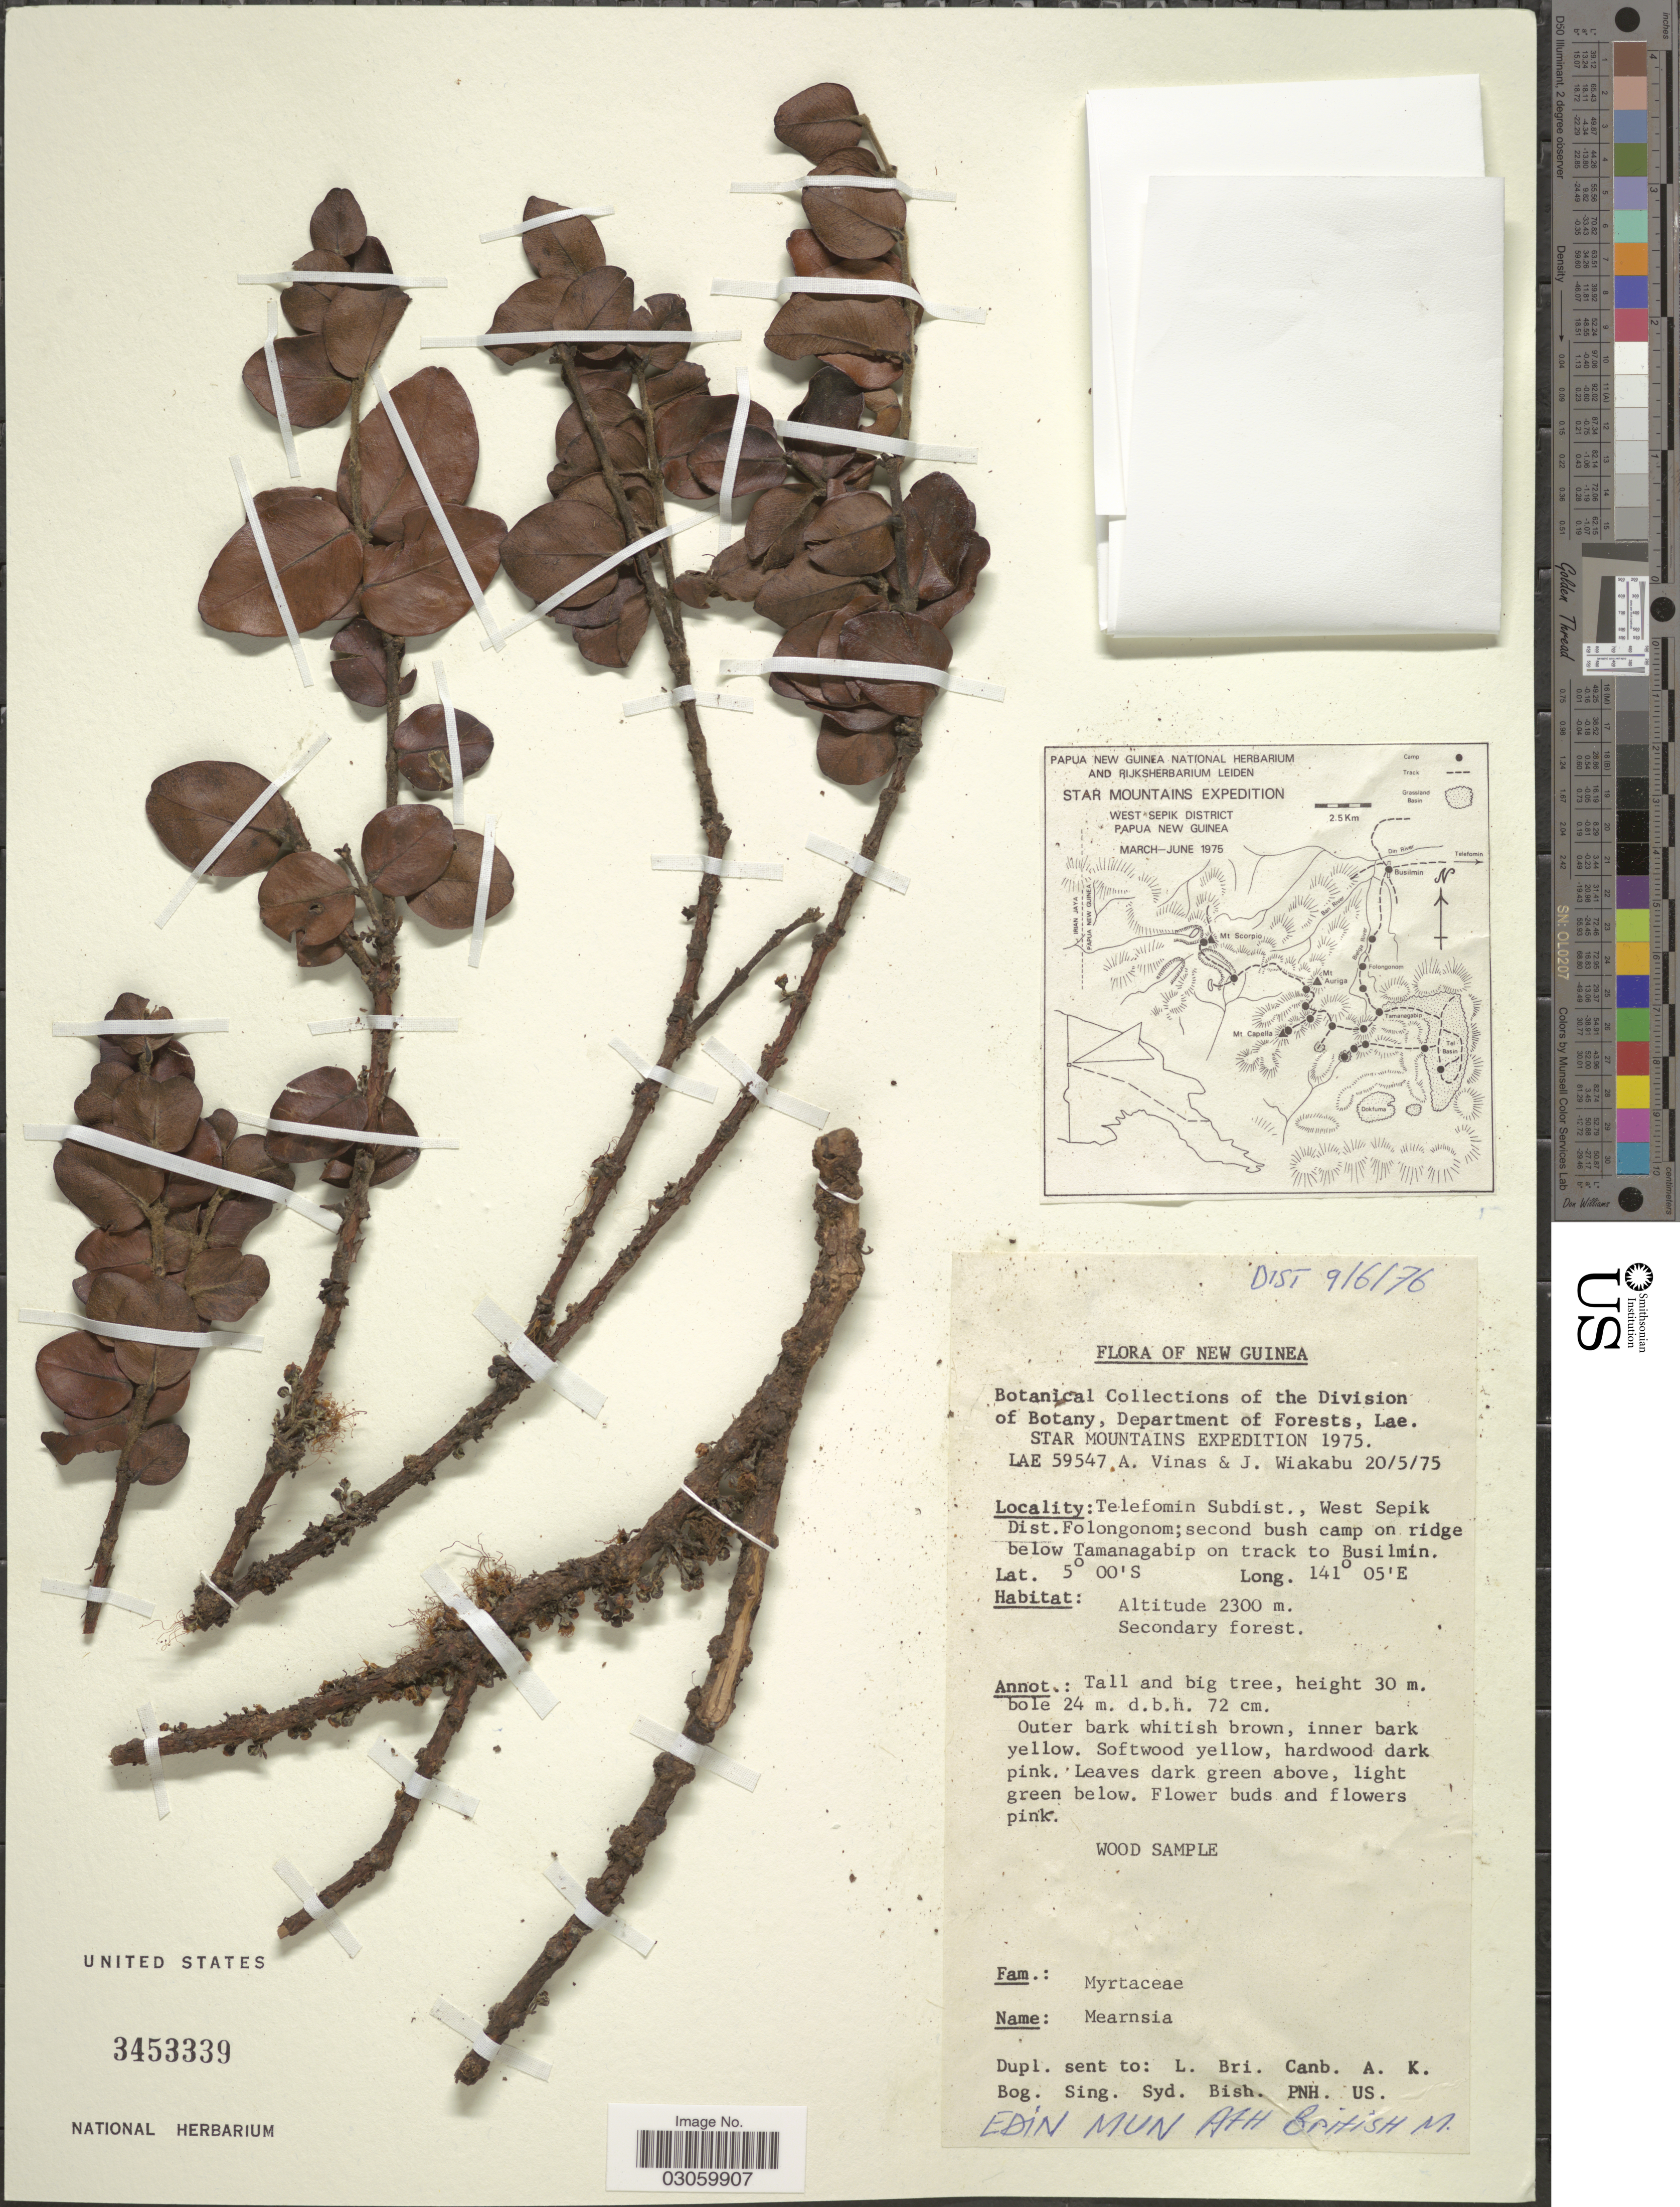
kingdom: Plantae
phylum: Tracheophyta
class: Magnoliopsida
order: Myrtales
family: Myrtaceae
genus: Metrosideros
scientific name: Metrosideros sp.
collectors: A. Vinas & J. Wiakabu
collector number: LAE 59547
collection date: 1975-05-20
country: Papua New Guinea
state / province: Sandaun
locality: New Guinea. Telefomin Subdist., West Sepik Dist. Folongonom; second bush camp on ridge below Tamanagabip on track to Busilmin.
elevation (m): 2300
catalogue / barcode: US 3453339